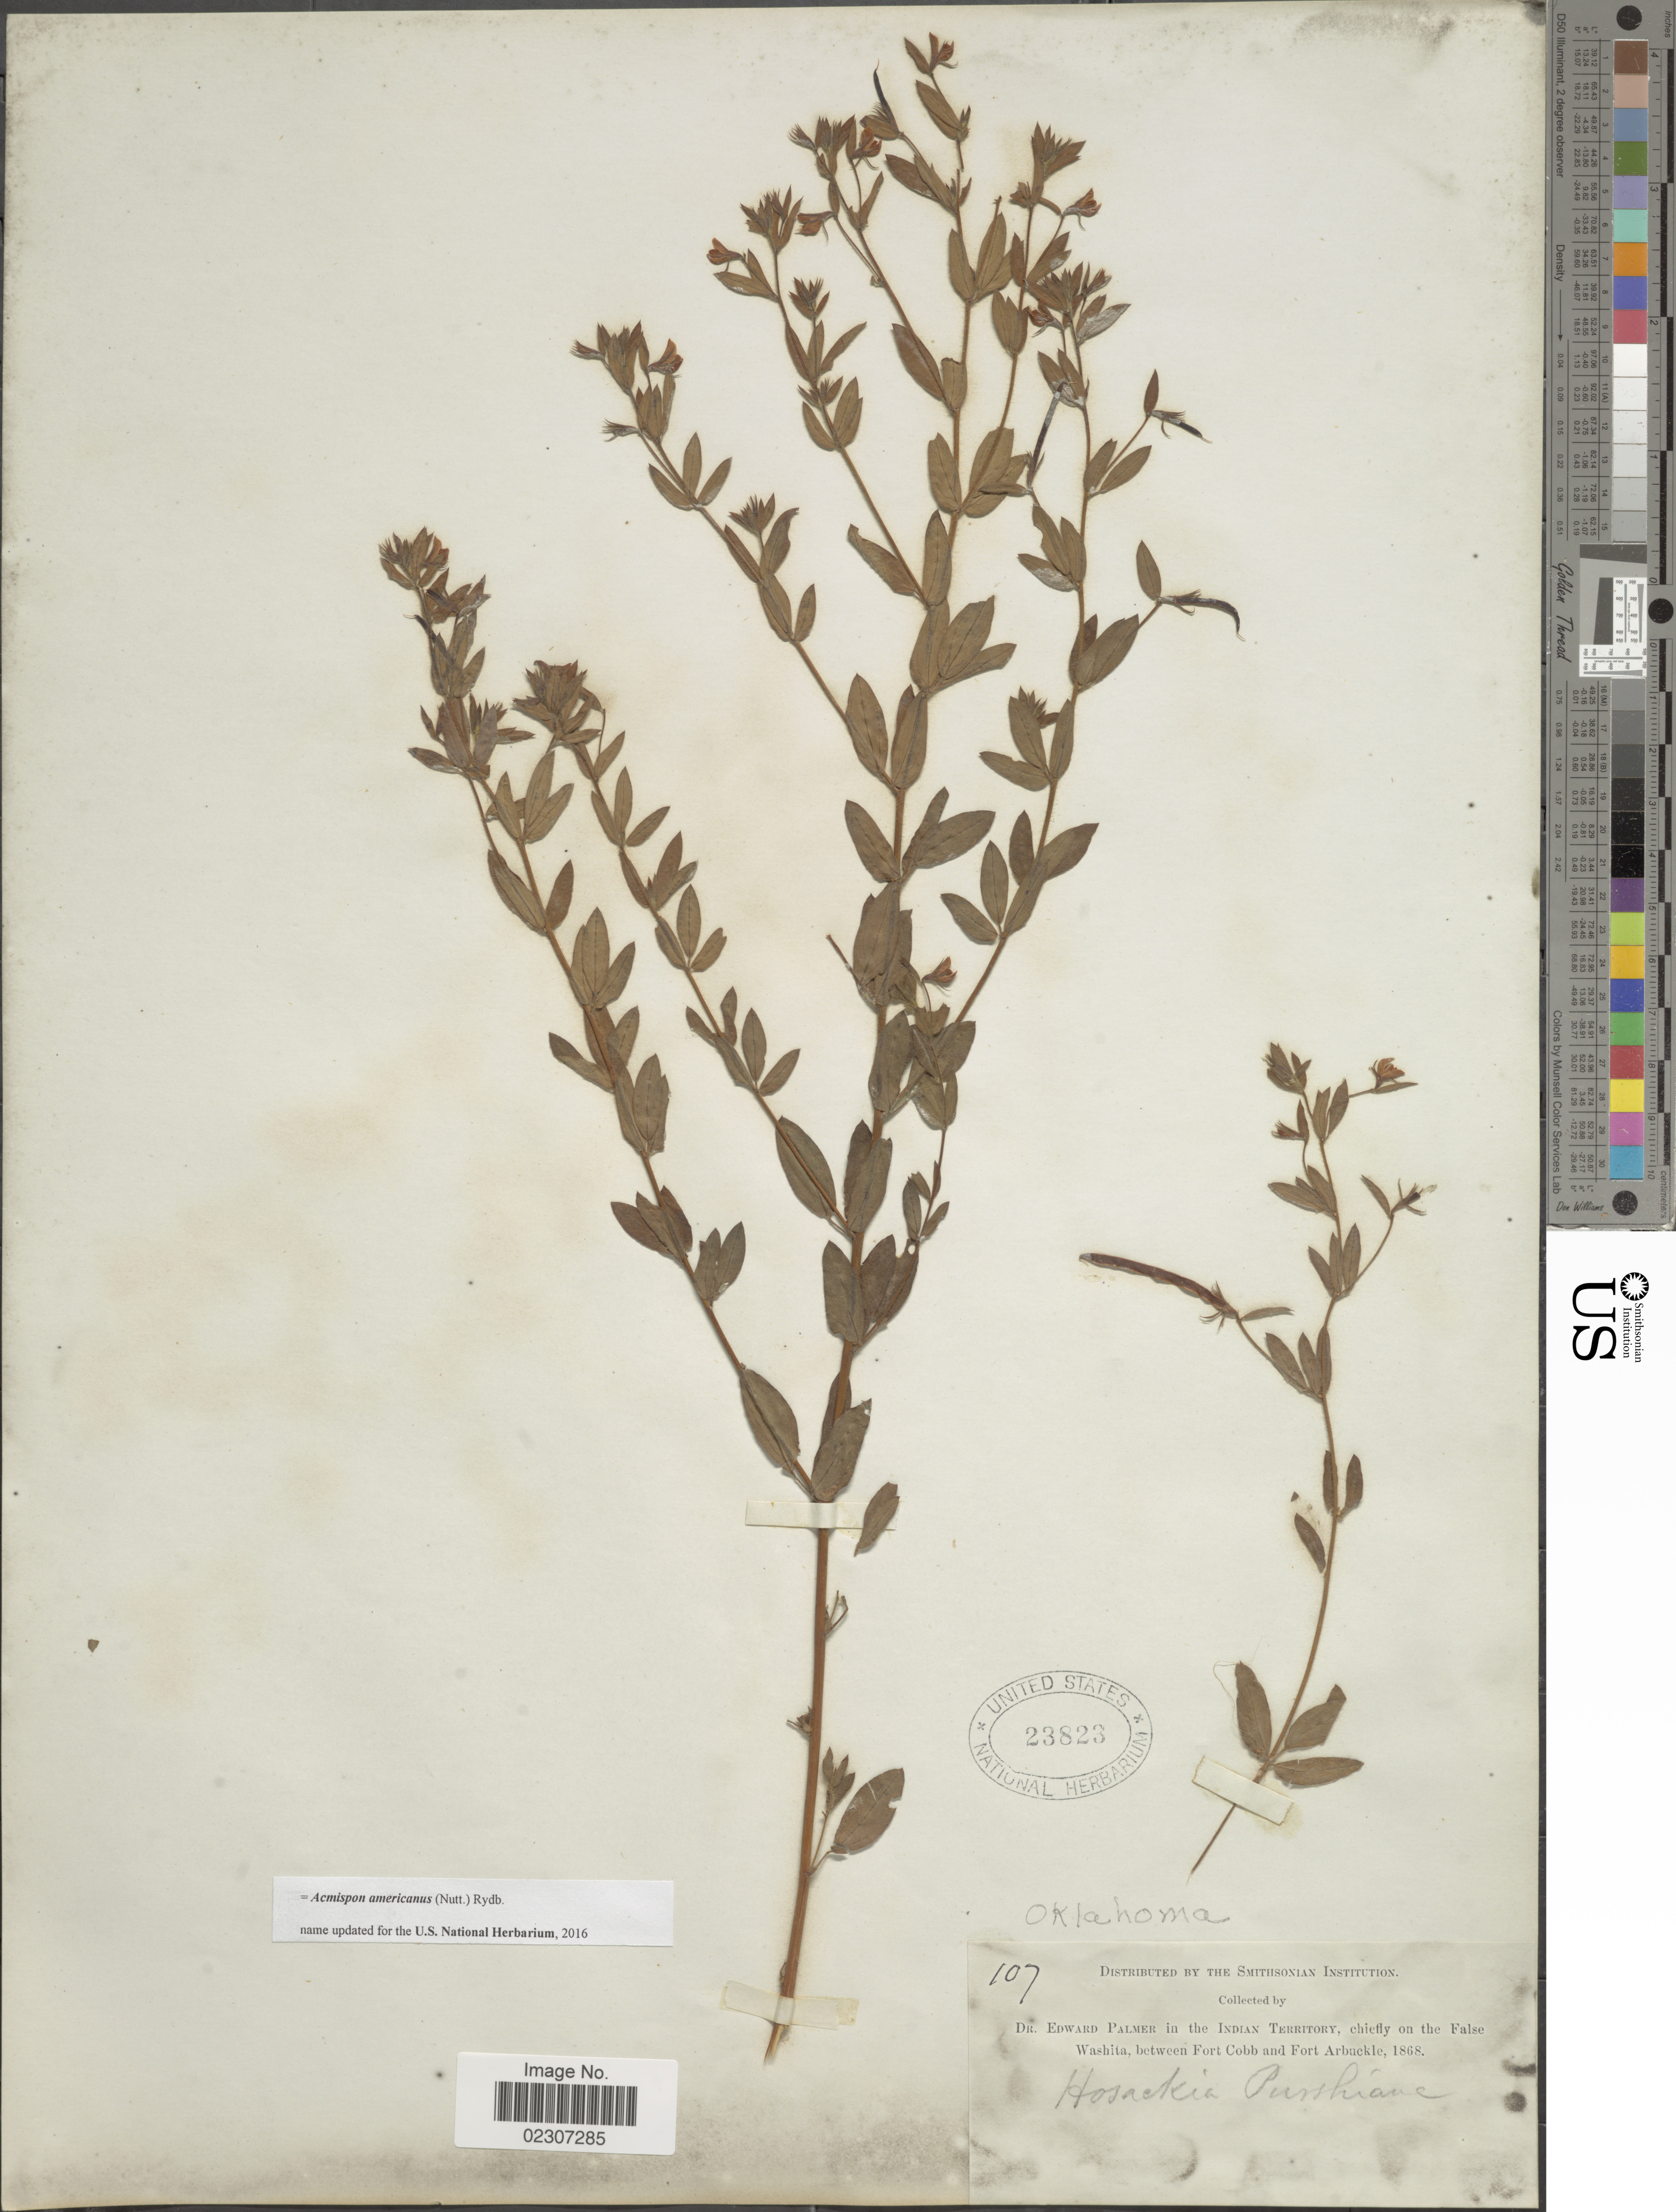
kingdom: Plantae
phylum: Tracheophyta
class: Magnoliopsida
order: Fabales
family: Fabaceae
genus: Acmispon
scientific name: Acmispon americanus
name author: (Nutt.) Rydb.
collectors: E. Palmer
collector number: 107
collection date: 1868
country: United States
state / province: Oklahoma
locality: In the Indian territory, chiefly on the False Washita, between Fort Cobb and Fort Arbuckle.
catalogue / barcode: US 23823